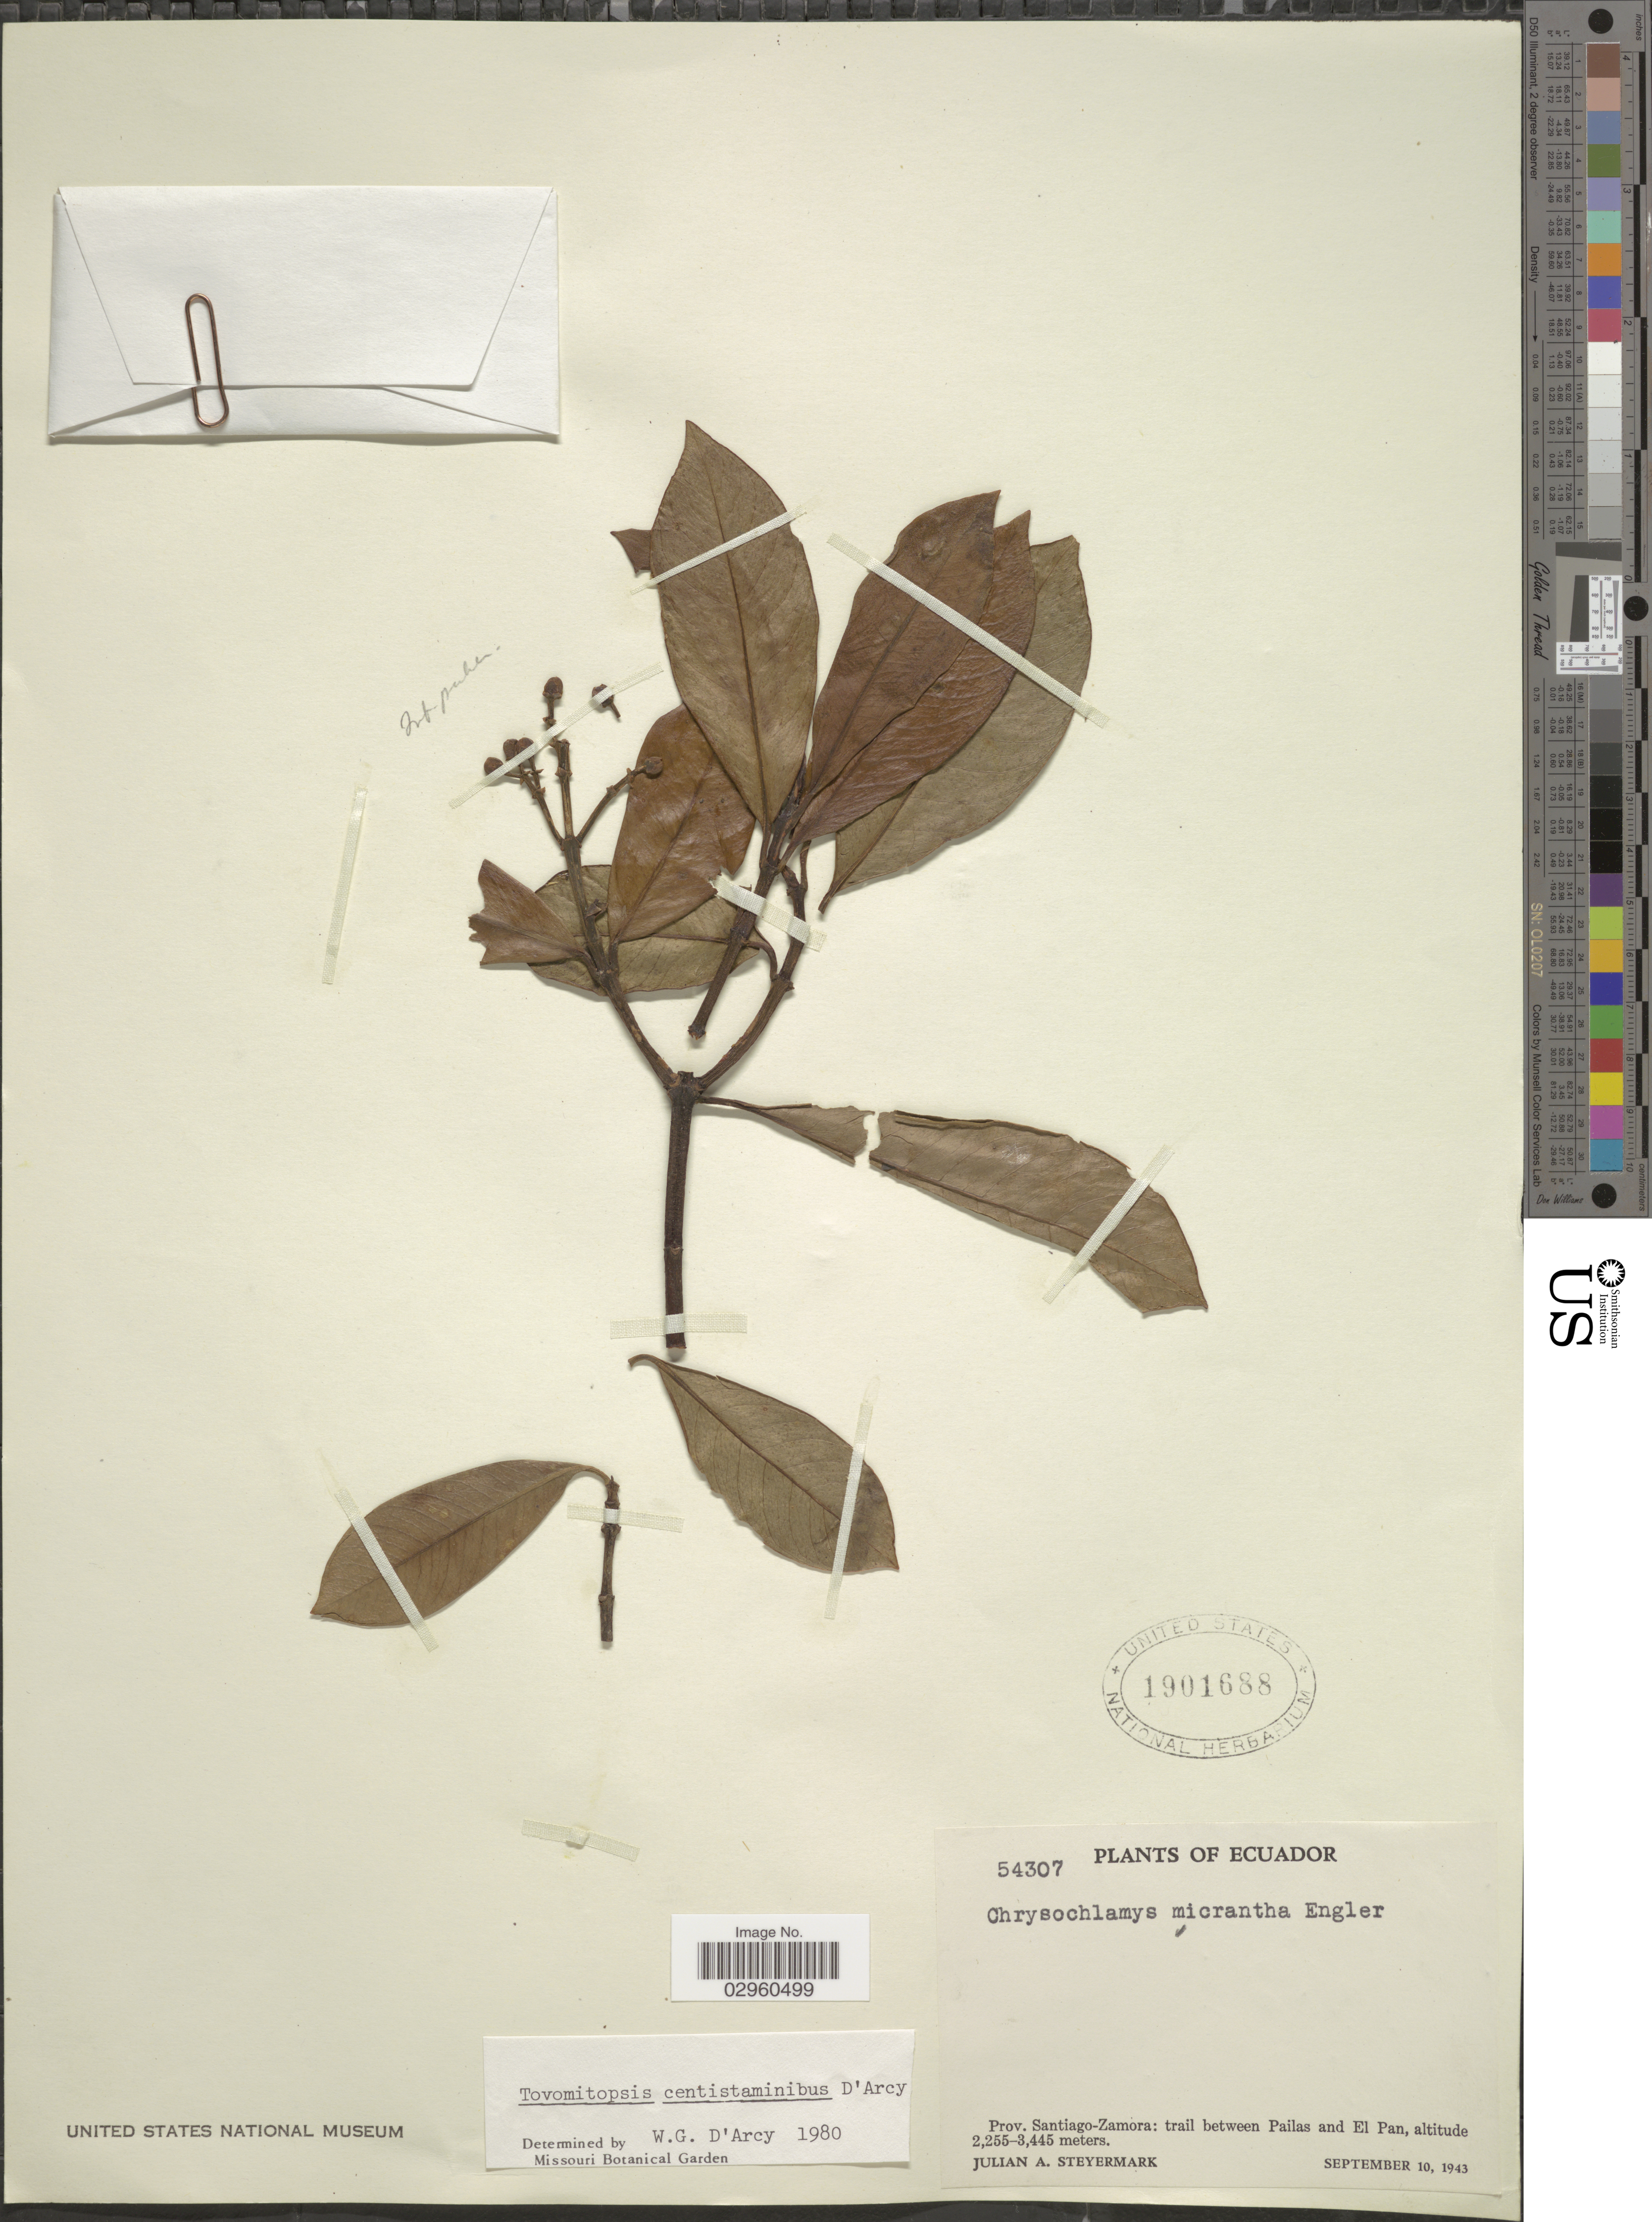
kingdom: Plantae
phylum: Tracheophyta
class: Magnoliopsida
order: Malpighiales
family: Clusiaceae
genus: Tovomitopsis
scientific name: Tovomitopsis centistaminibus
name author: D'Arcy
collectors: J. Steyermark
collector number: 54307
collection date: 1943-09-10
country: Ecuador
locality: Prov. Santiago-Zamora: trail between Pailas and El Pan.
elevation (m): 2255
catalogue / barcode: US 1901688